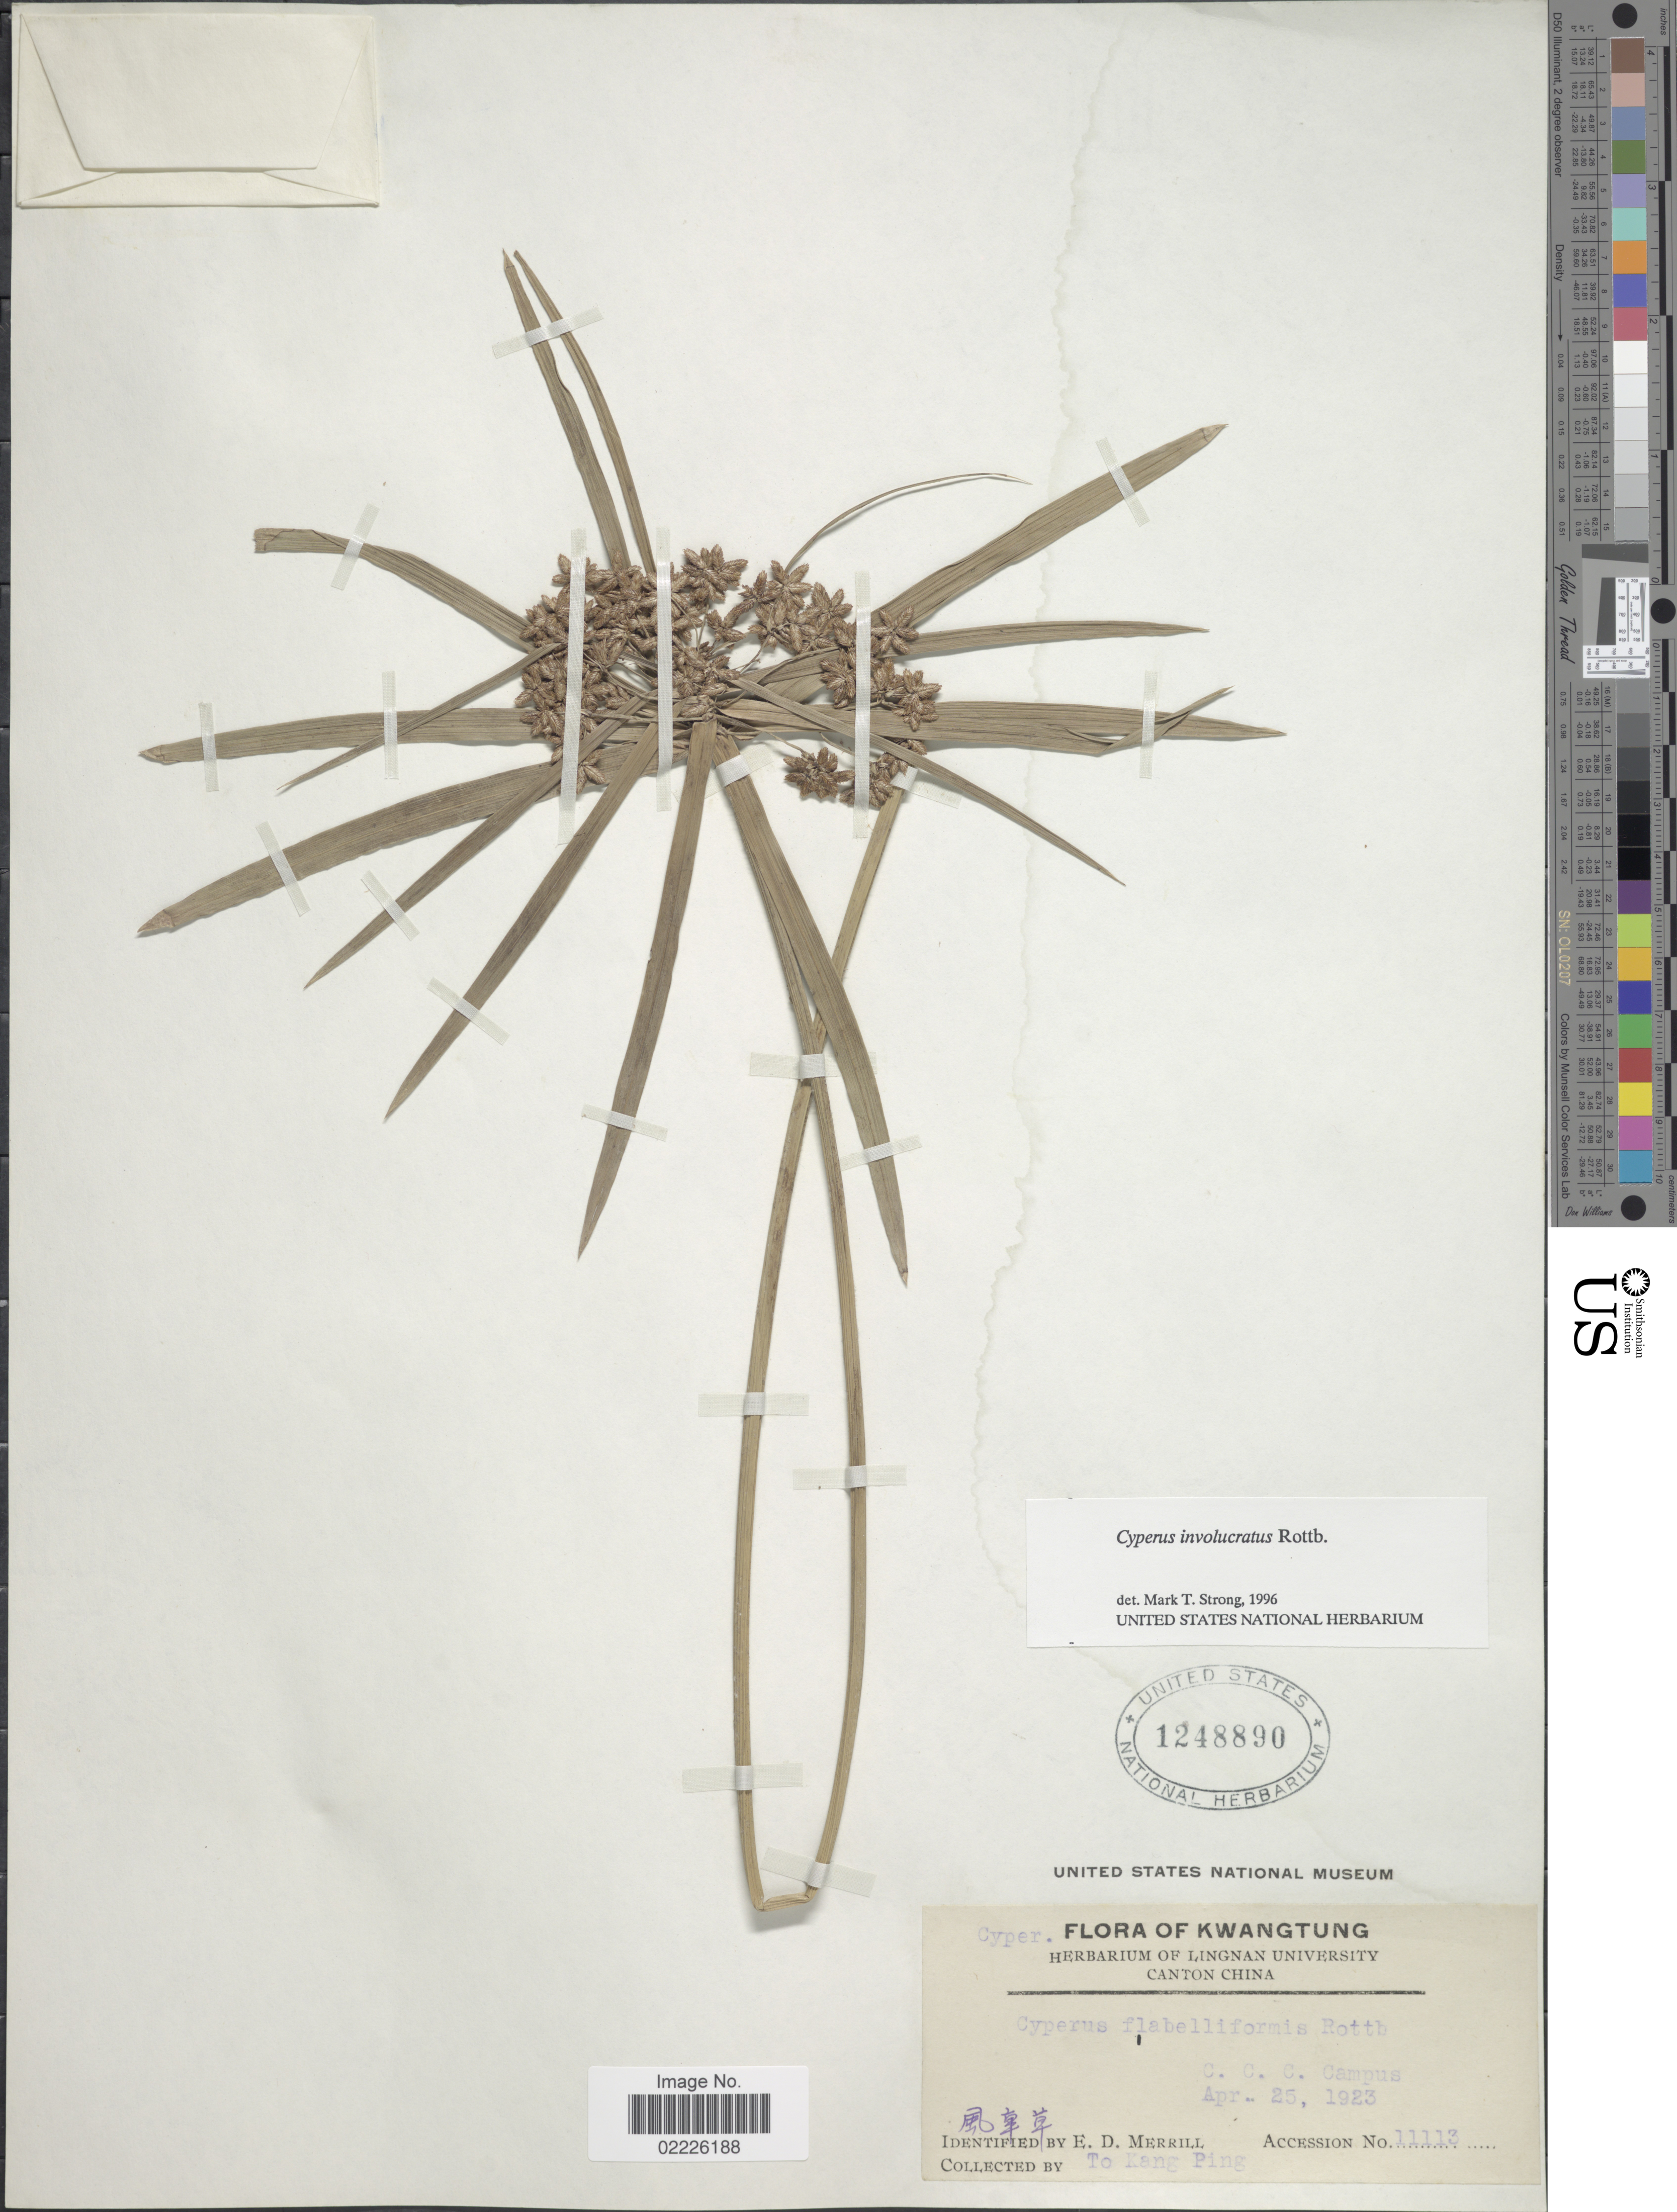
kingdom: Plantae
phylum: Tracheophyta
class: Liliopsida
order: Poales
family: Cyperaceae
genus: Cyperus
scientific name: Cyperus involucratus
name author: Rottb.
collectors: T. Ping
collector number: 11113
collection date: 1923-04-25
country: China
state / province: Guangdong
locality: Kwangtung, Canton Christian College (C.C.C.) Campus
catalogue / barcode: US 1248890